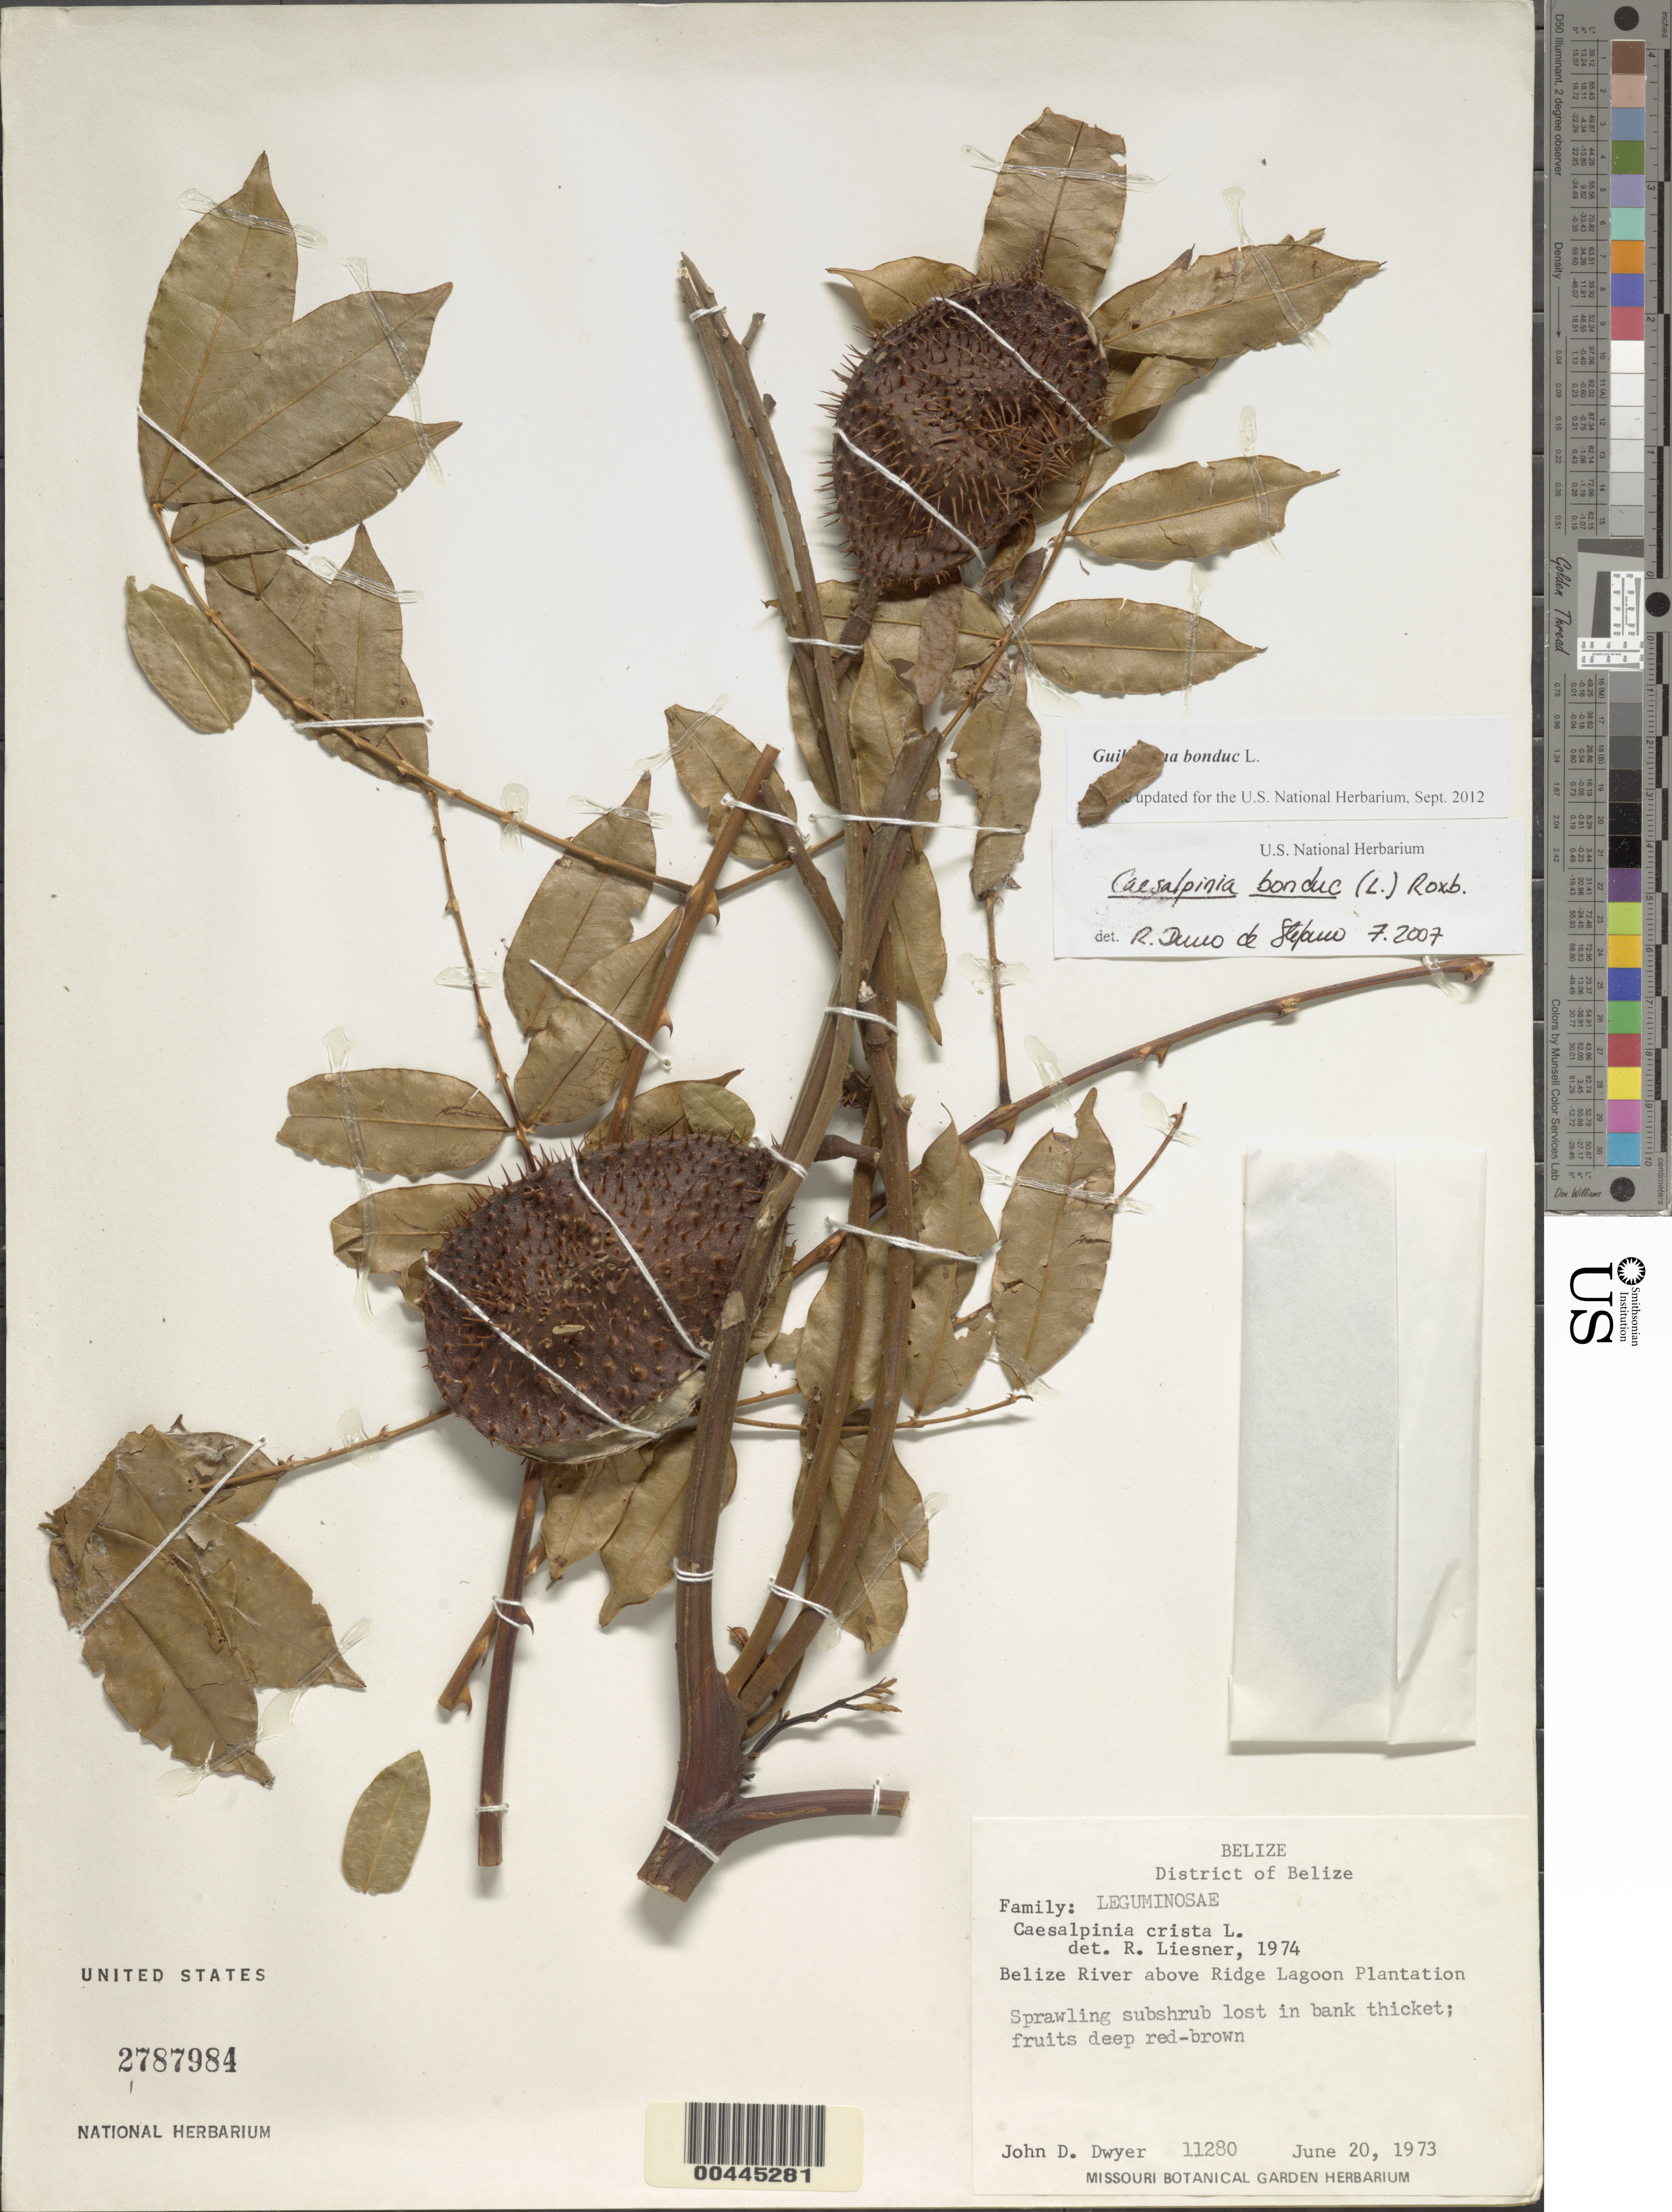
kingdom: Plantae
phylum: Tracheophyta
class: Magnoliopsida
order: Fabales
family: Fabaceae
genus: Guilandina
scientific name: Guilandina bonduc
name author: L.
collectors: J. D. Dwyer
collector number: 11280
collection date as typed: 20 Jun 1973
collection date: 1973-06-20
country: Belize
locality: Belize River, Ridge Lagoon Plantation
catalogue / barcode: US 2787984